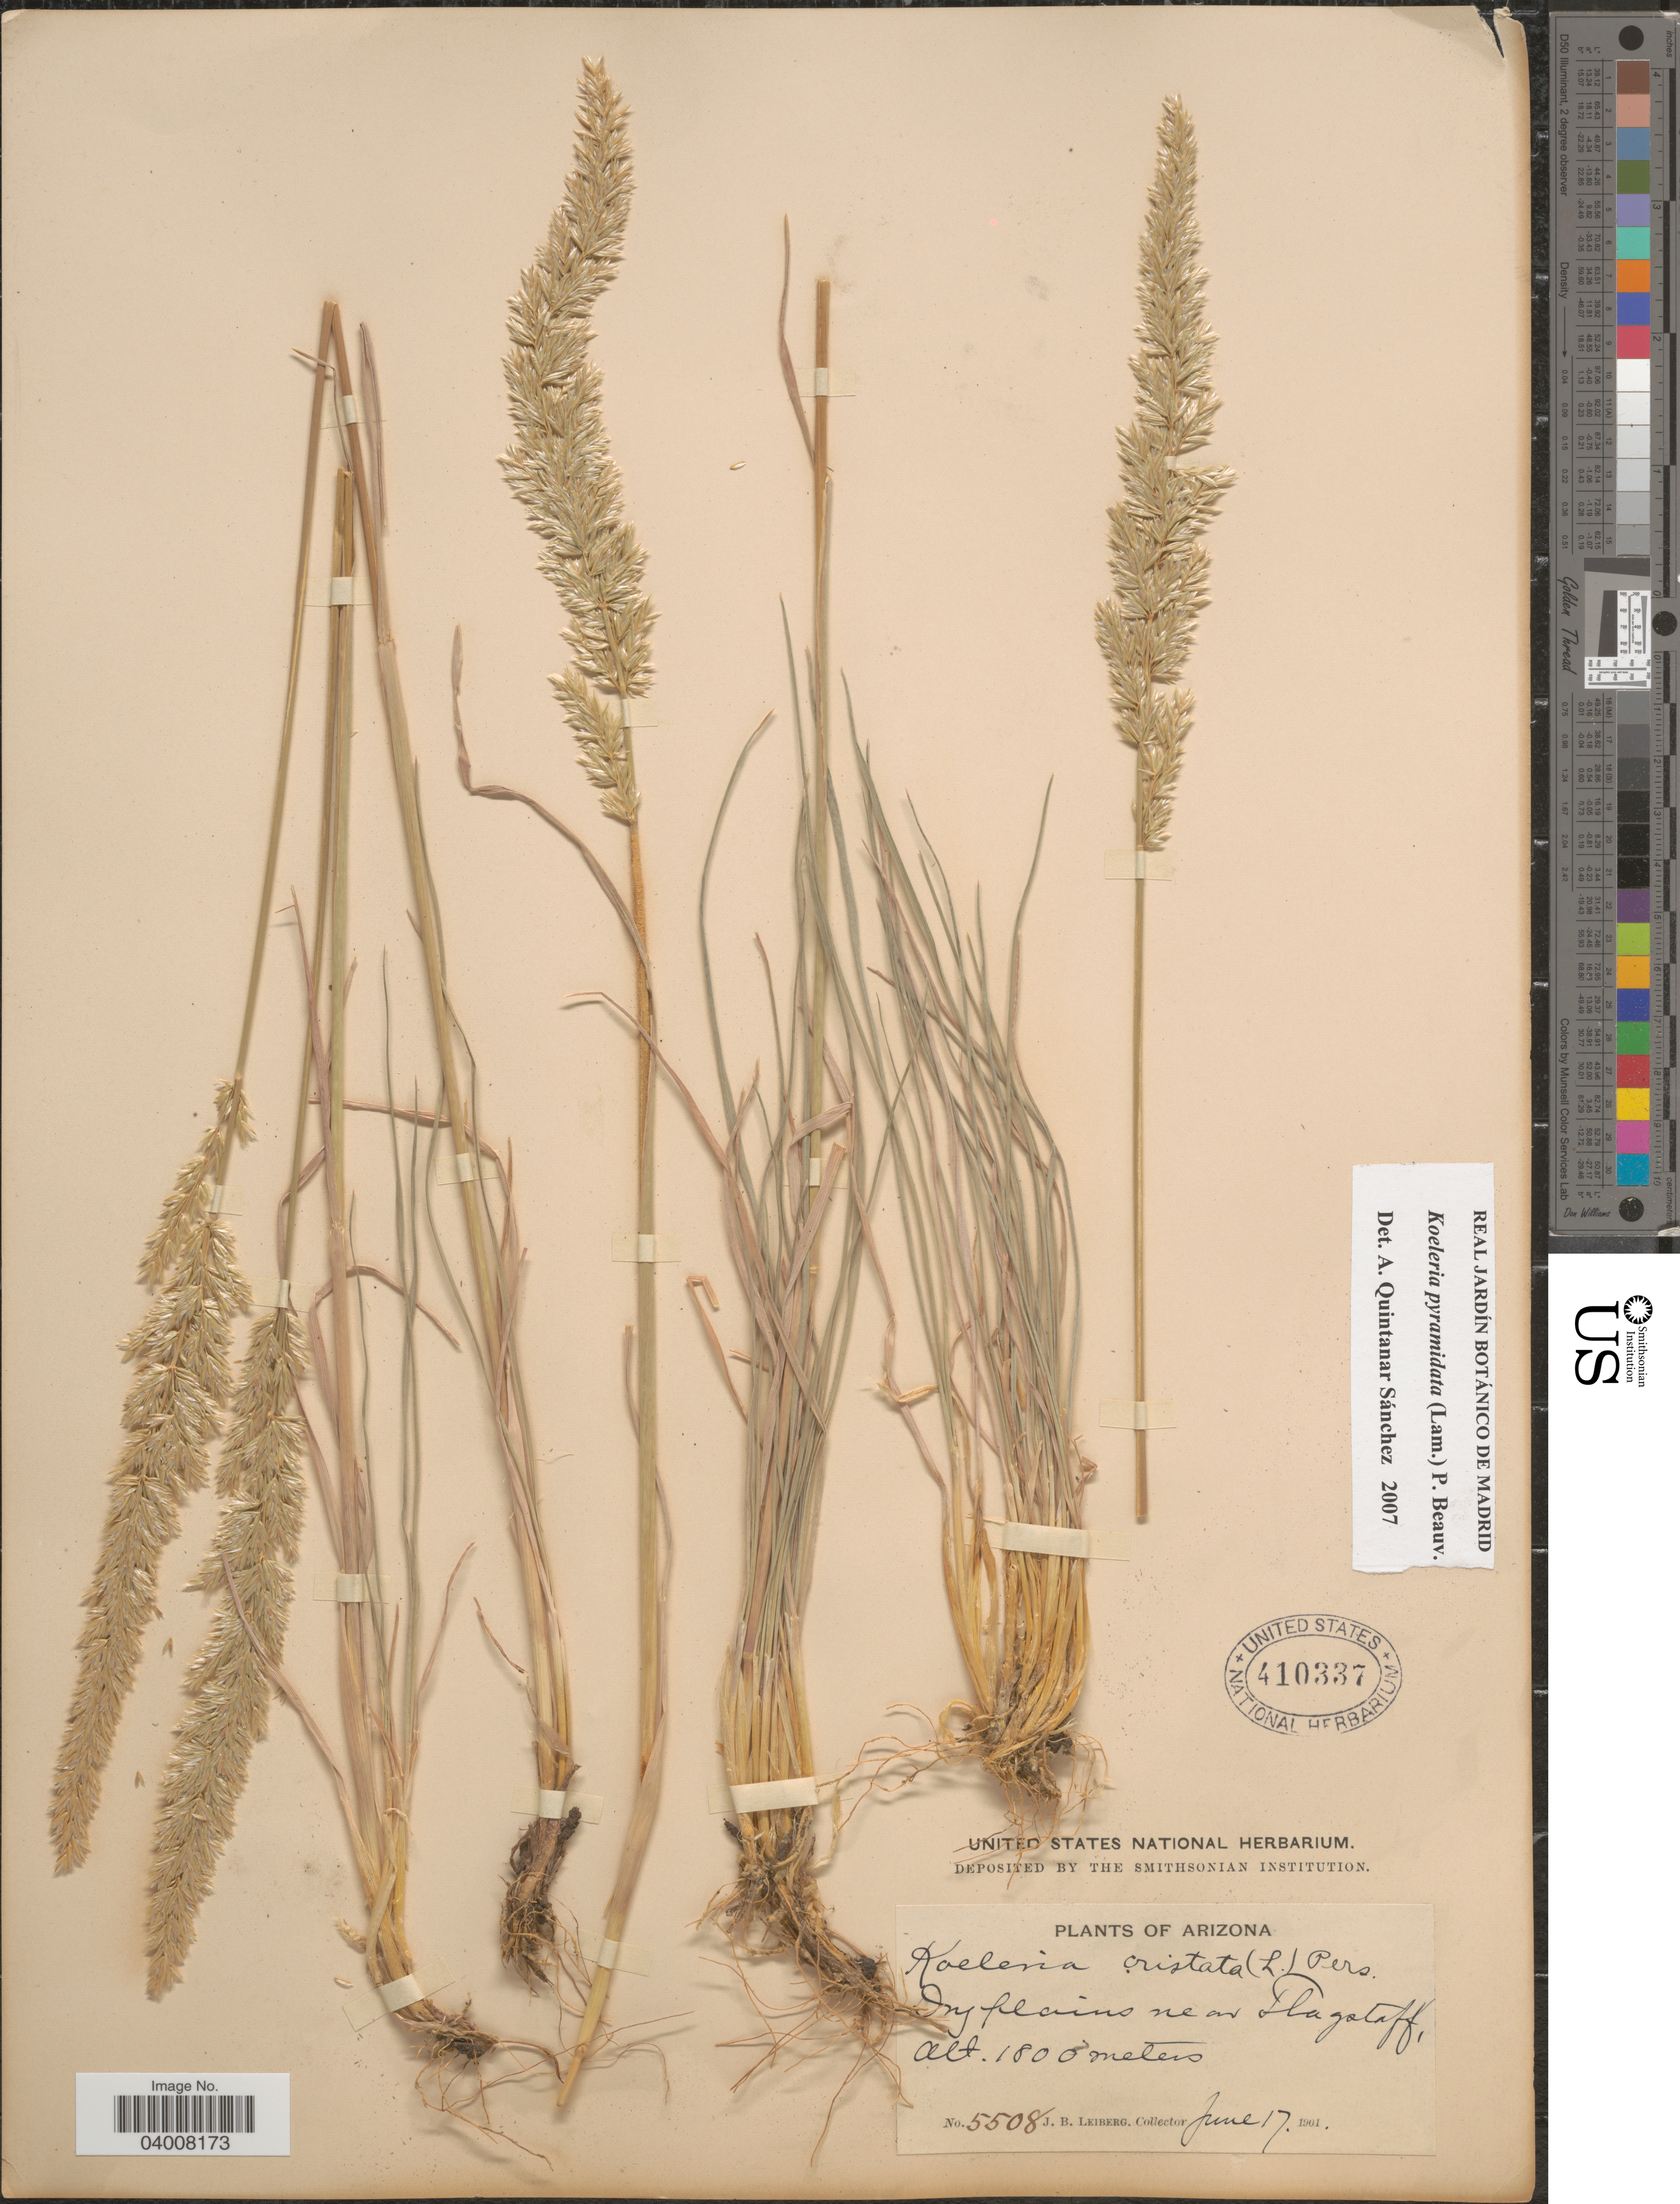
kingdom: Plantae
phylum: Tracheophyta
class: Liliopsida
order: Poales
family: Poaceae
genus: Koeleria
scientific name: Koeleria pyramidata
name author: (Lam.) P. Beauv.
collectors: J. B. Leiberg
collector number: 5508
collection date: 1901-06-17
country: United States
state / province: Arizona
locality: Near Flagstaff.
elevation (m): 1800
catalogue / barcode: US 410337